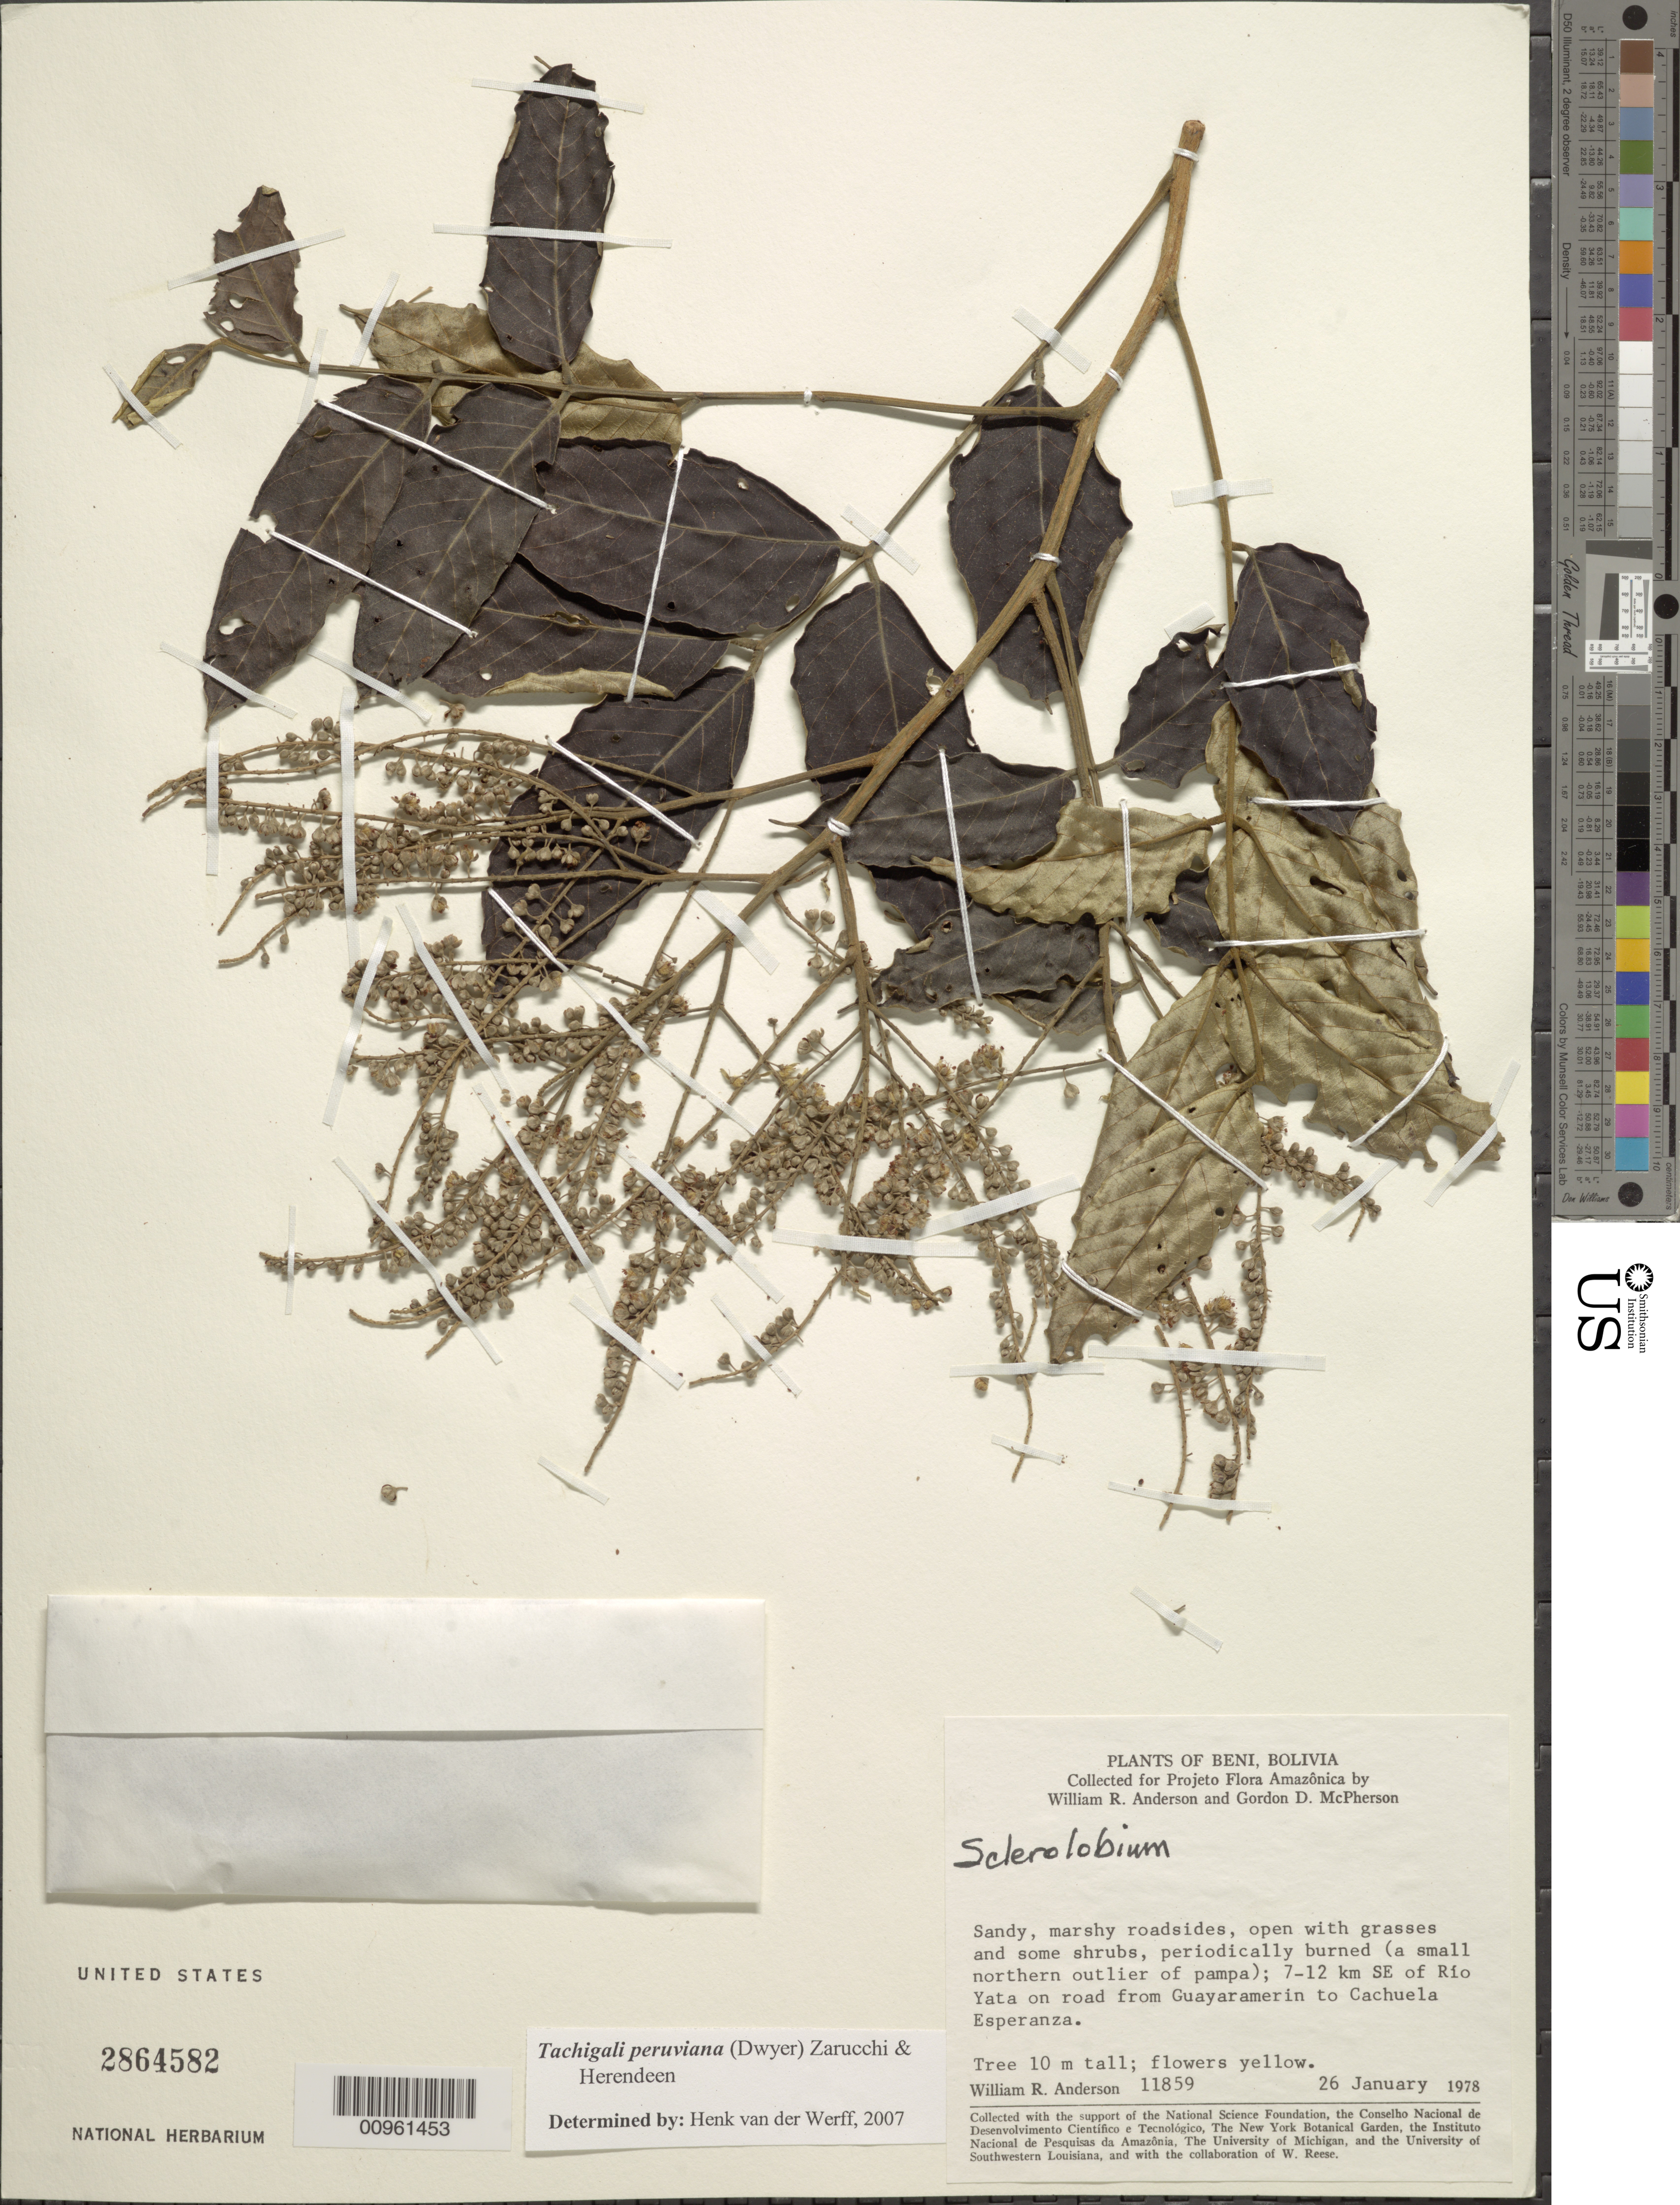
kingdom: Plantae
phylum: Tracheophyta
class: Magnoliopsida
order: Fabales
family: Fabaceae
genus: Tachigali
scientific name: Tachigali peruviana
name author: (Dwyer) Zarucchi & Herend.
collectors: W. R. Anderson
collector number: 11859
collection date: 1978-01-26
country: Bolivia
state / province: Beni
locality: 7-12 km SE of Rio Yata on road from Guayaramerin to Cachuela Esperanza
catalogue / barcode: US 2864582